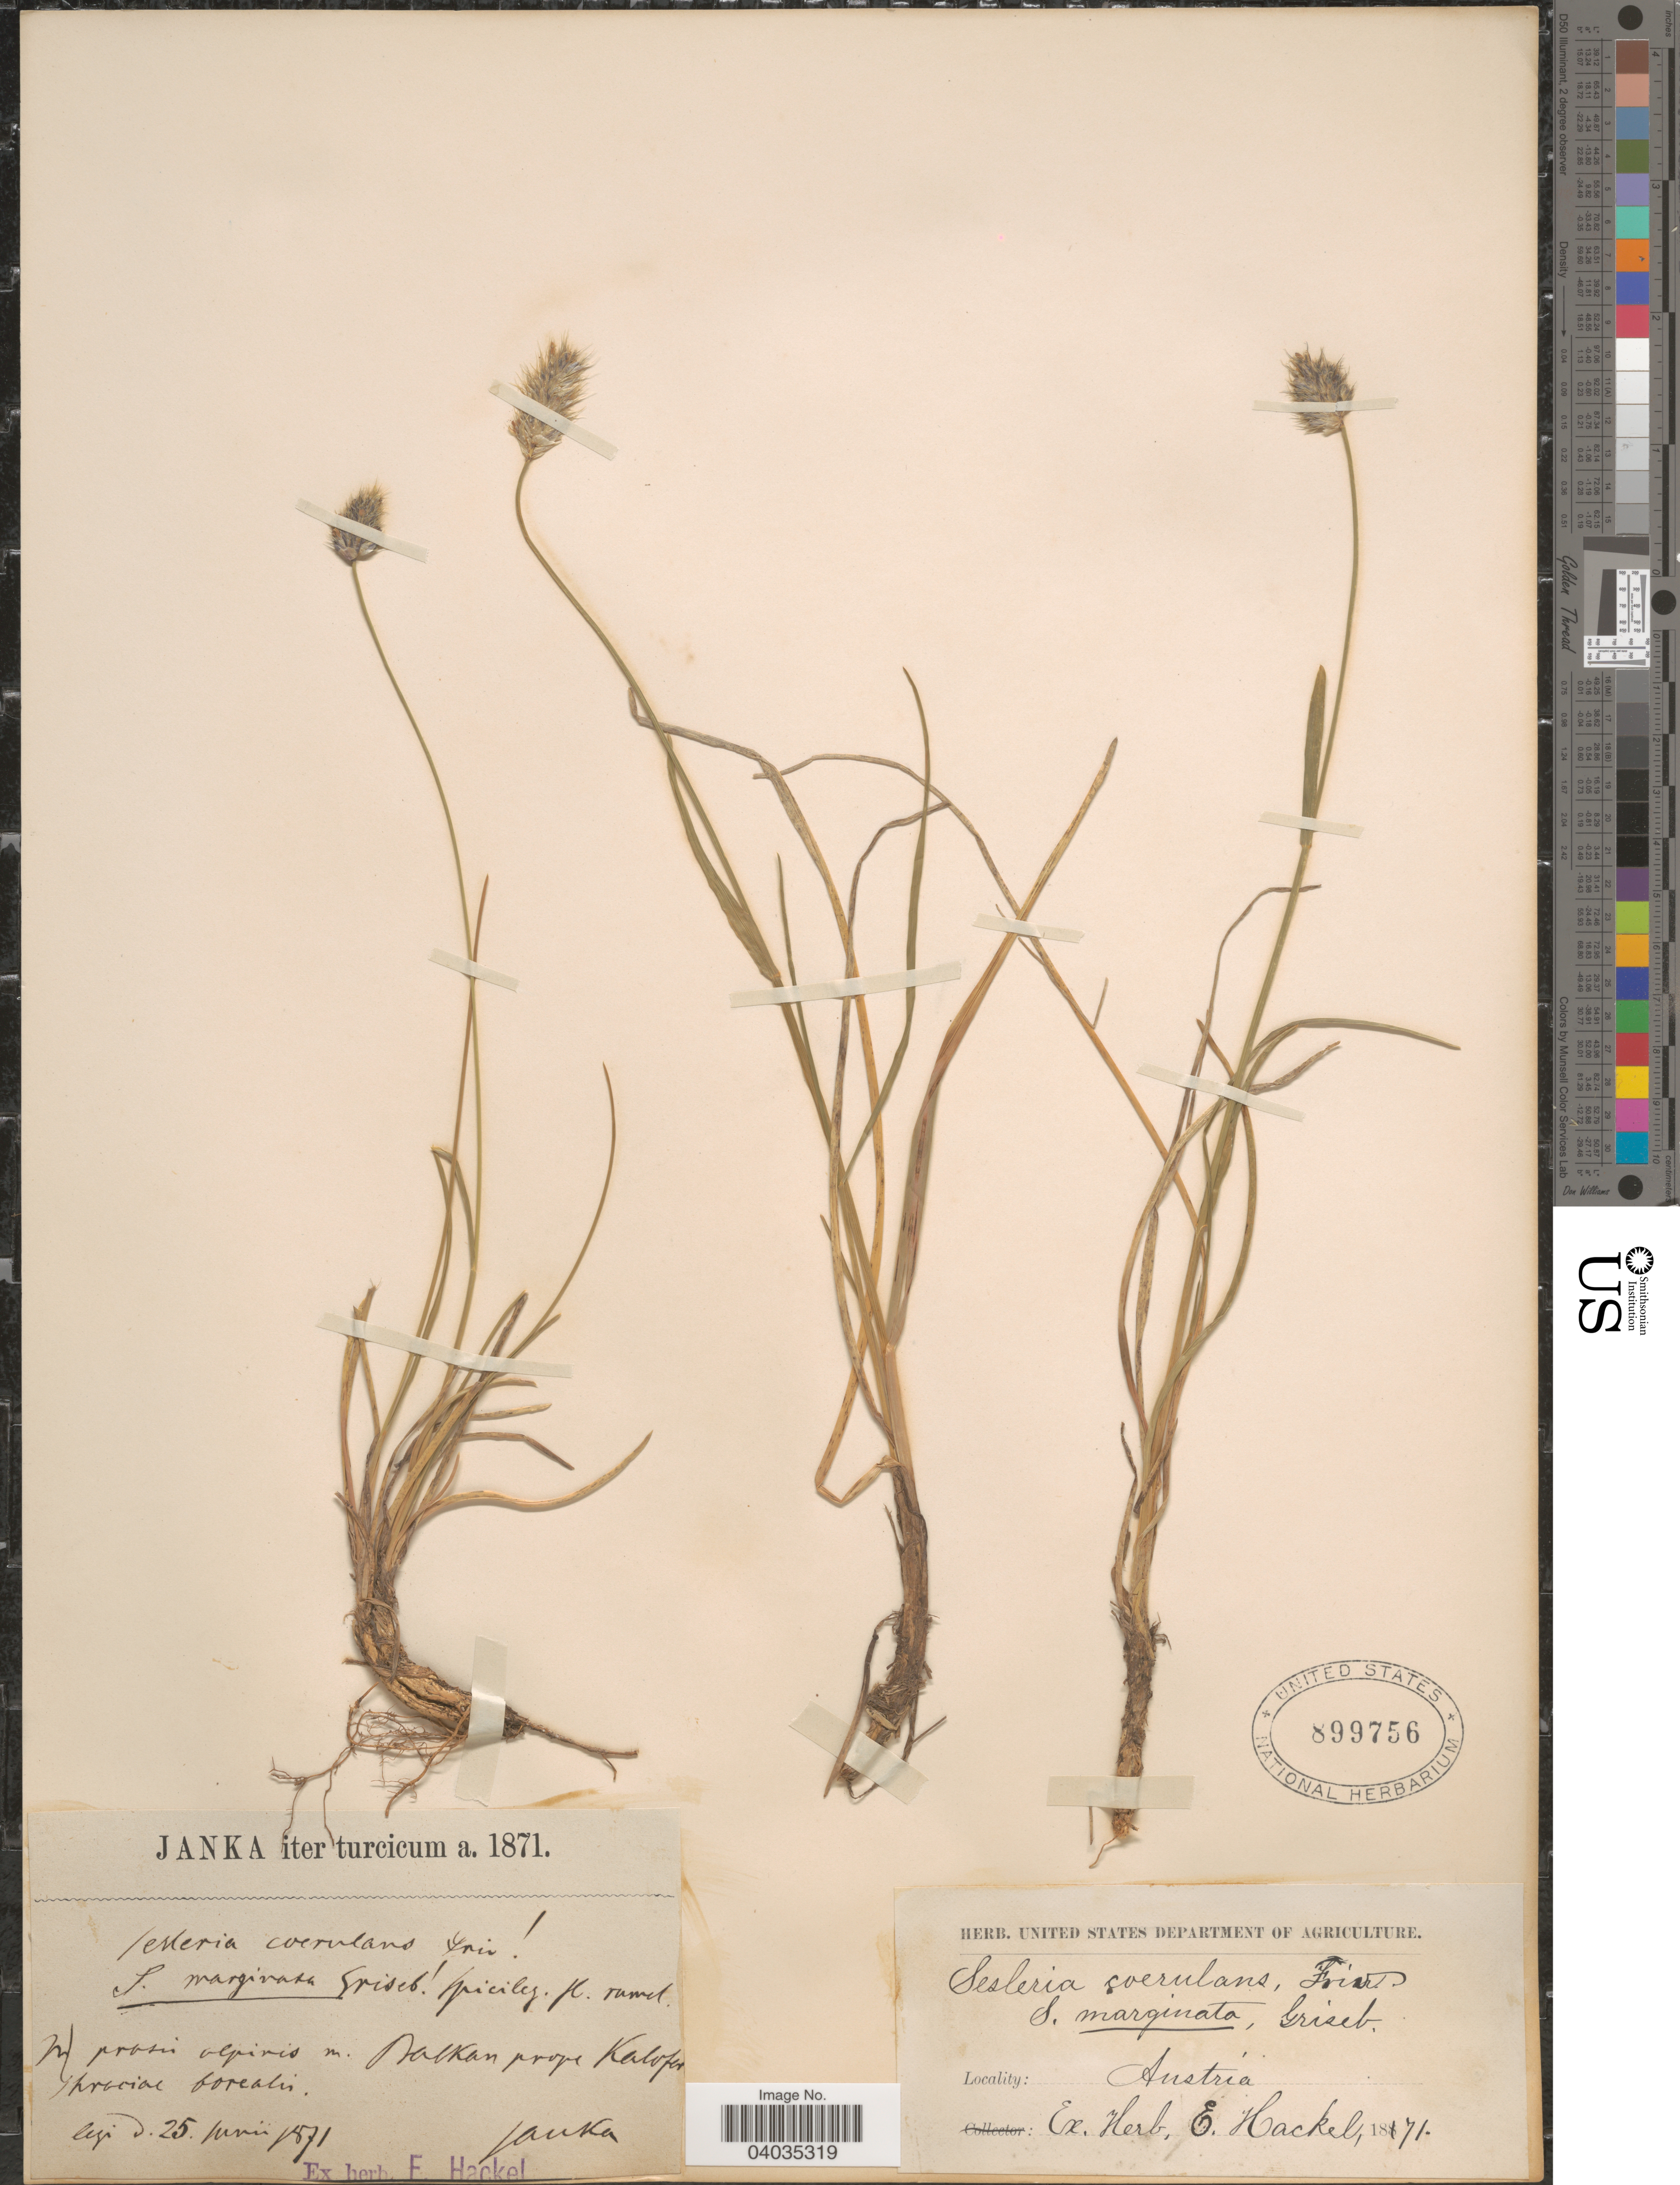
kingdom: Plantae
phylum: Tracheophyta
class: Liliopsida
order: Poales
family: Poaceae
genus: Sesleria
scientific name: Sesleria coerulans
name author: Friv.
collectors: V. Janka von Bulcs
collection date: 1871-06-25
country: Bulgaria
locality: Iter Turcicum. Balkan prope Kalofer. Thracia borealis.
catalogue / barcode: US 899756